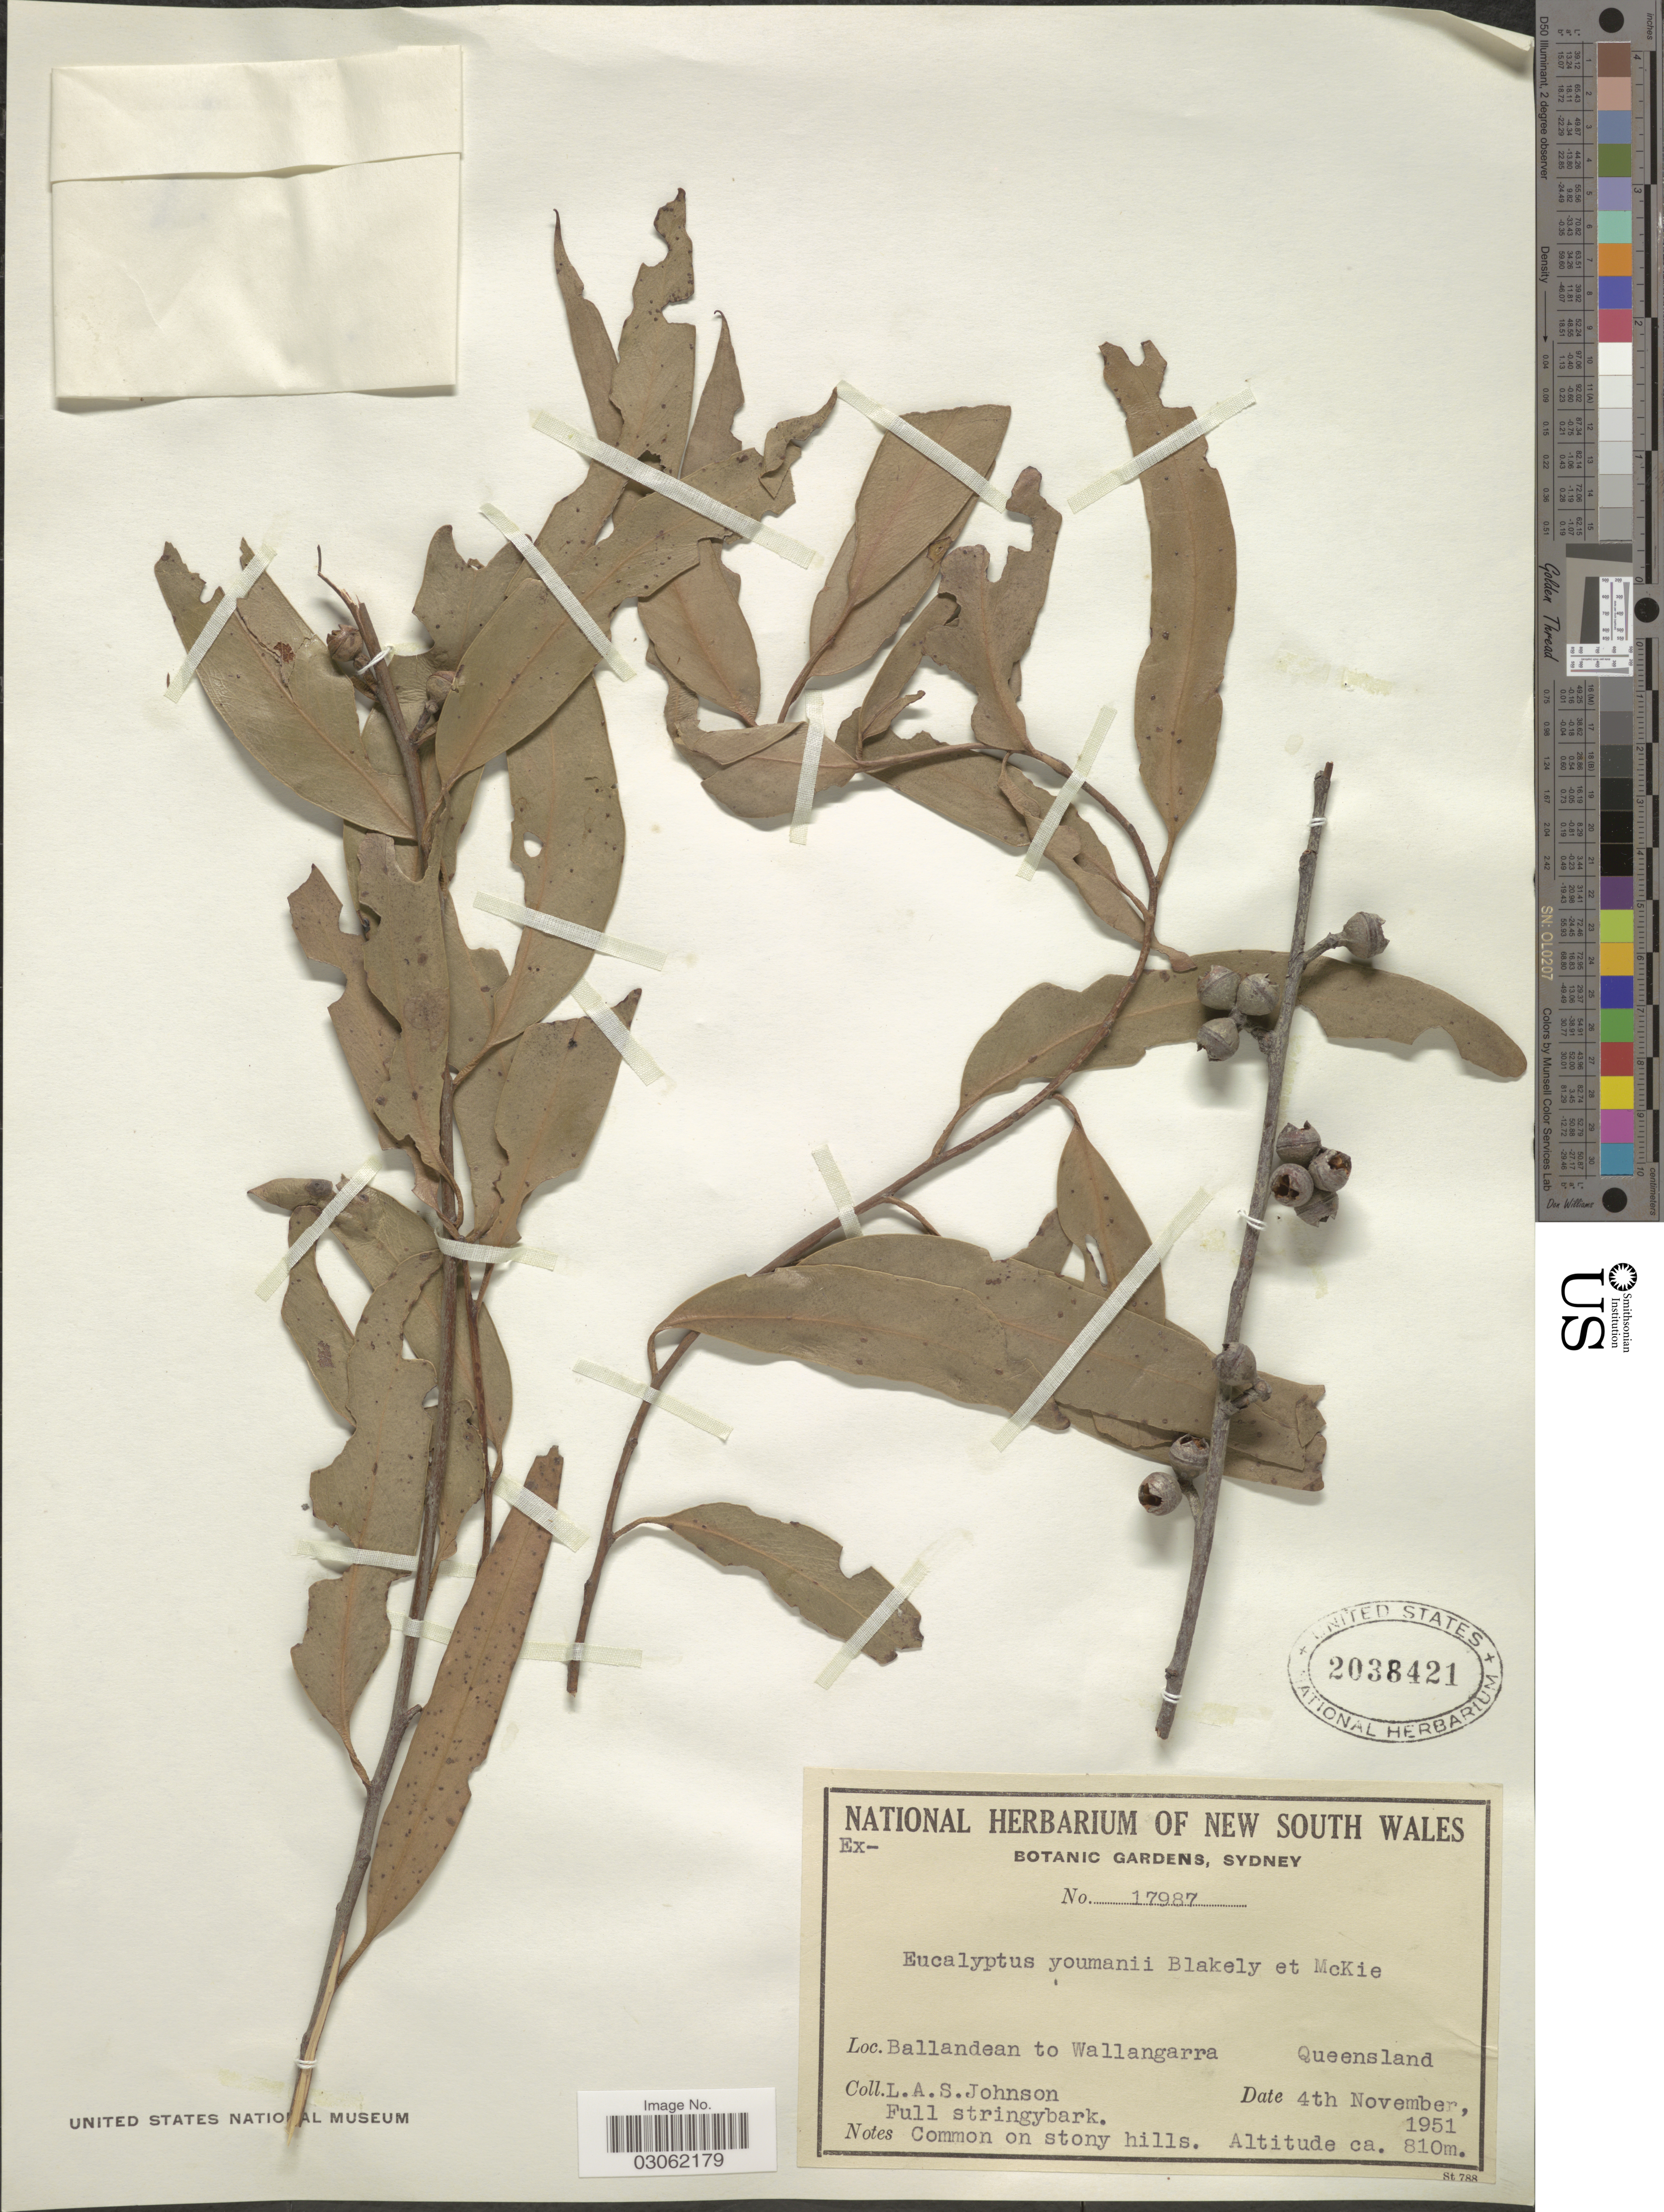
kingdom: Plantae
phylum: Tracheophyta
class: Magnoliopsida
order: Myrtales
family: Myrtaceae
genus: Eucalyptus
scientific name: Eucalyptus youmanii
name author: Blakely & McKie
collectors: L. A. S. Johnson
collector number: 17987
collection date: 1951-11-04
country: Australia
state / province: Queensland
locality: Ballandean to Wallangarra.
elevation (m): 810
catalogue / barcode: US 2038421